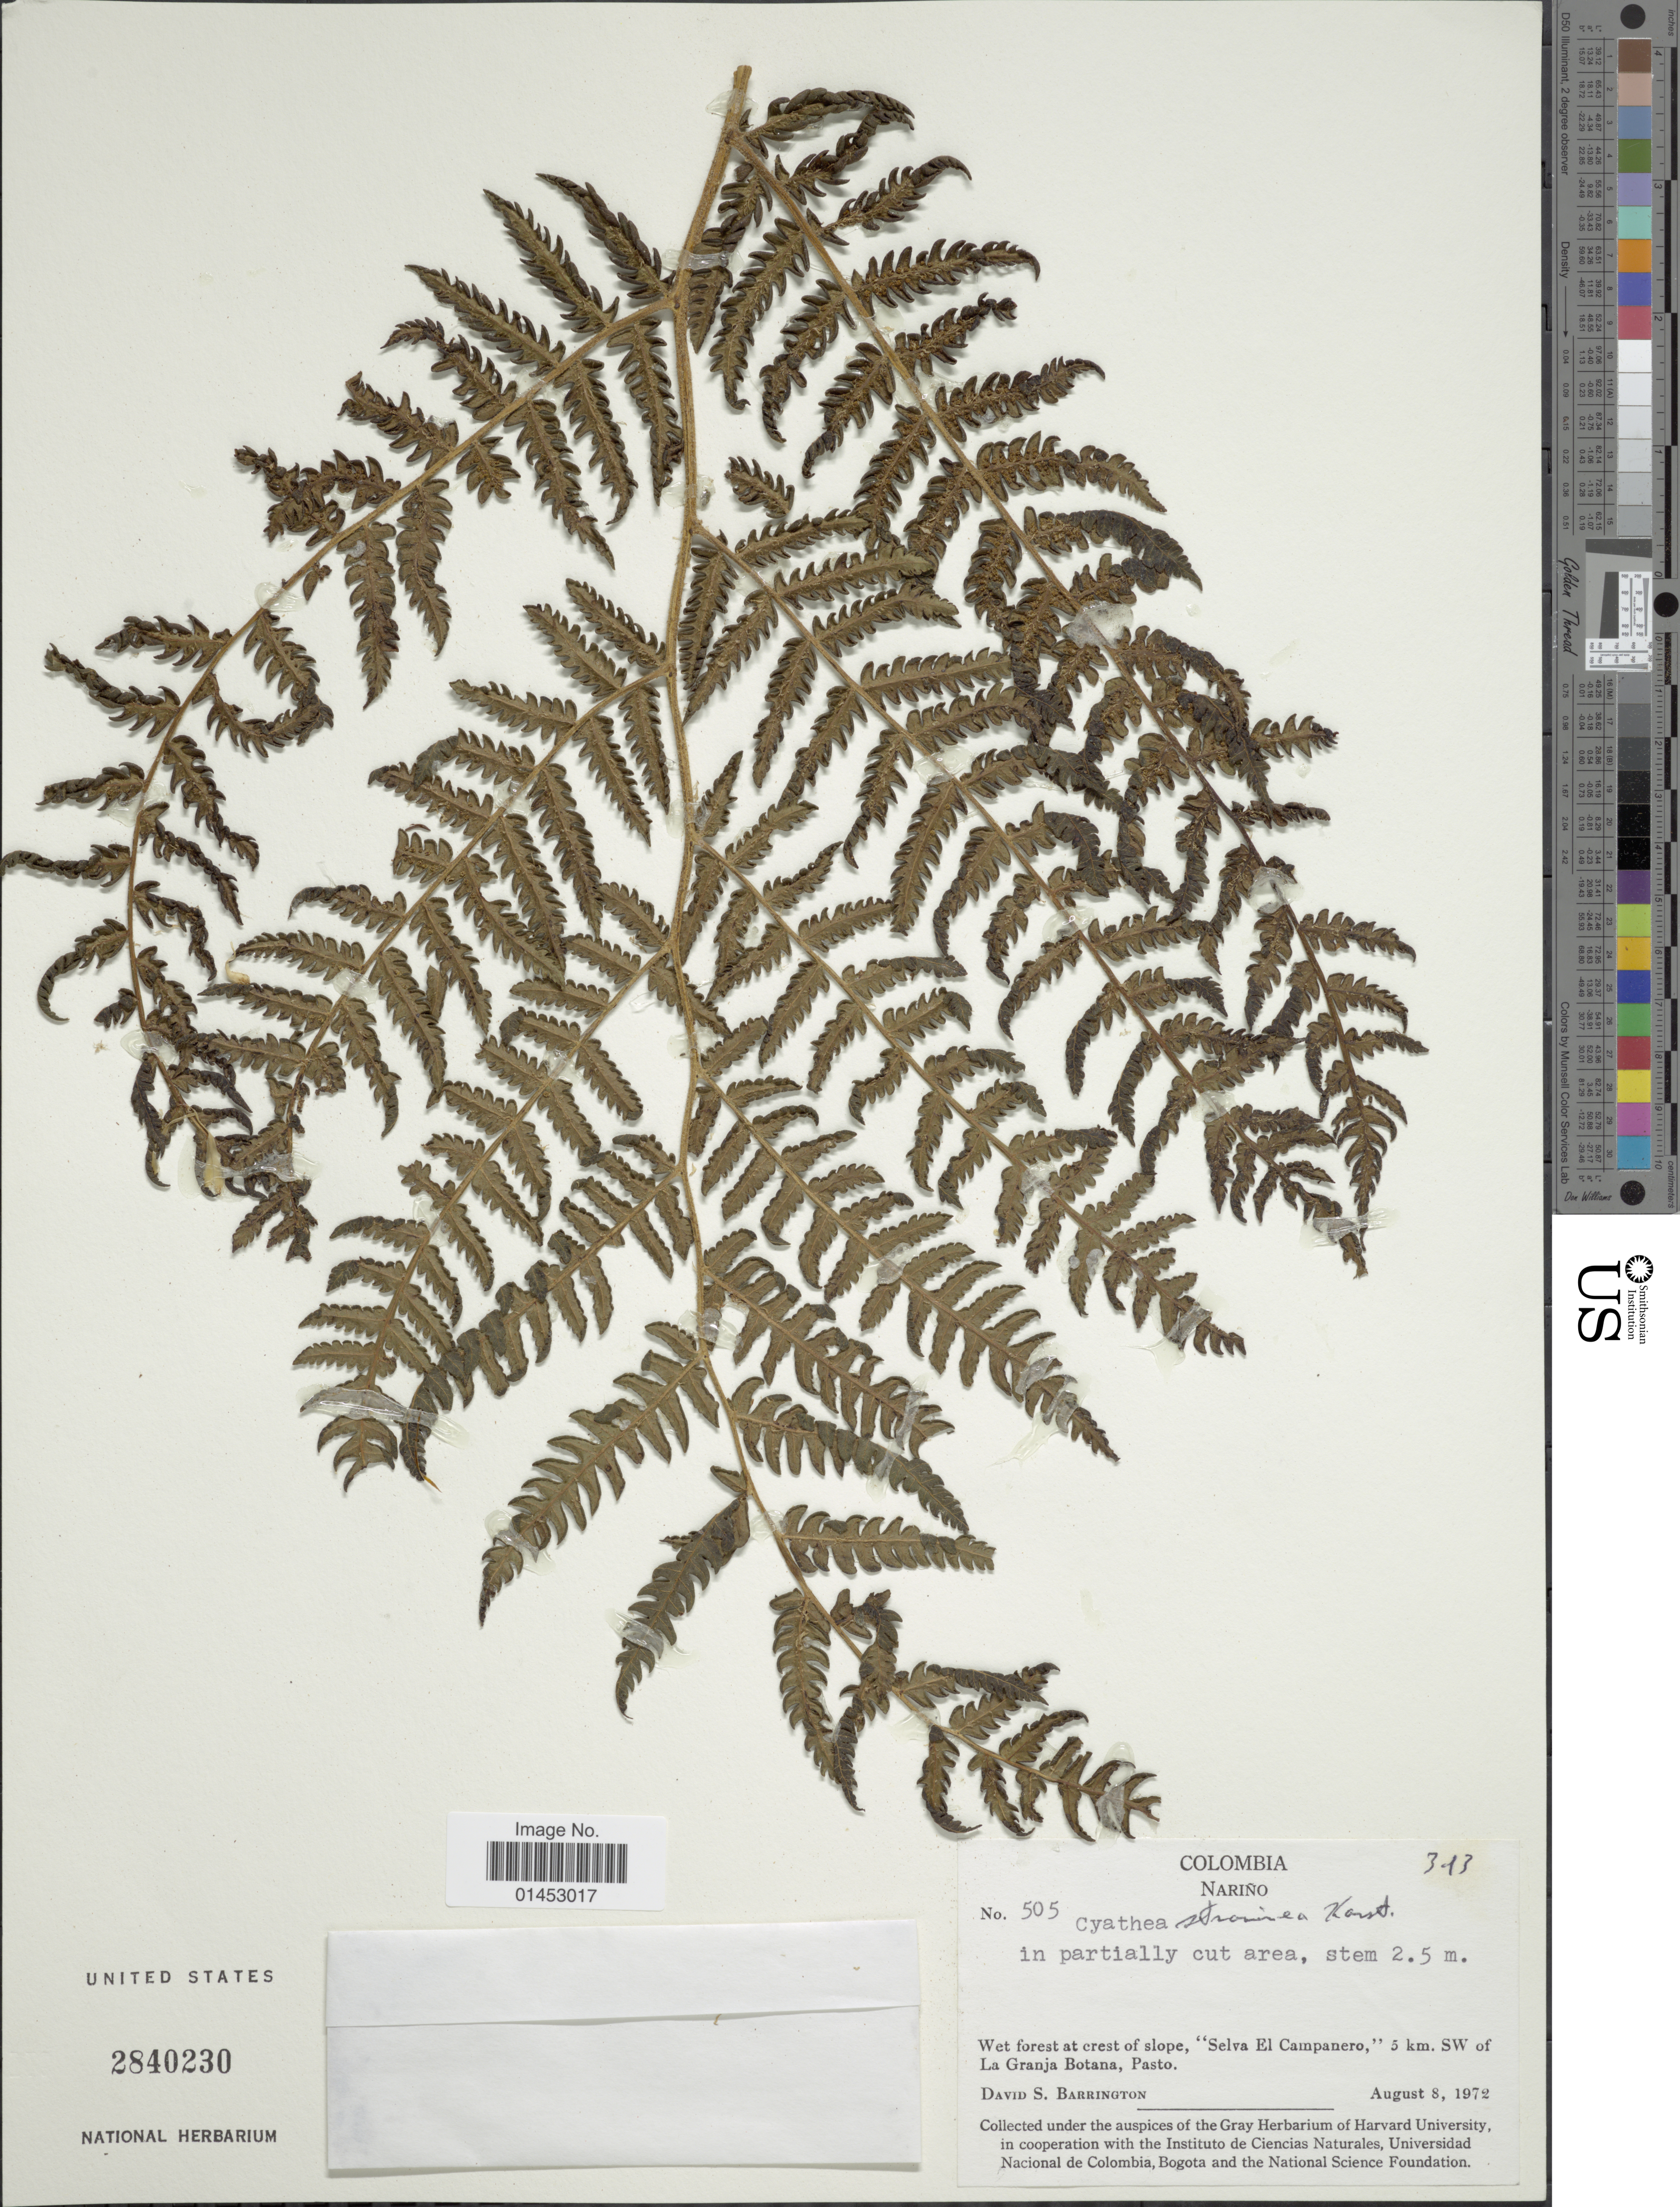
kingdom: Plantae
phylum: Tracheophyta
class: Polypodiopsida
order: Cyatheales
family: Cyatheaceae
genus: Cyathea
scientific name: Cyathea straminea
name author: H. Karst.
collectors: D. S. Barrington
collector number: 505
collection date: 1972-08-08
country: Colombia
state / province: Nariño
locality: Wet forest at crest of slope, 'Selva El Campanero,' 5 km SW of La Granja Botana, Pasto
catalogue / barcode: US 2840230